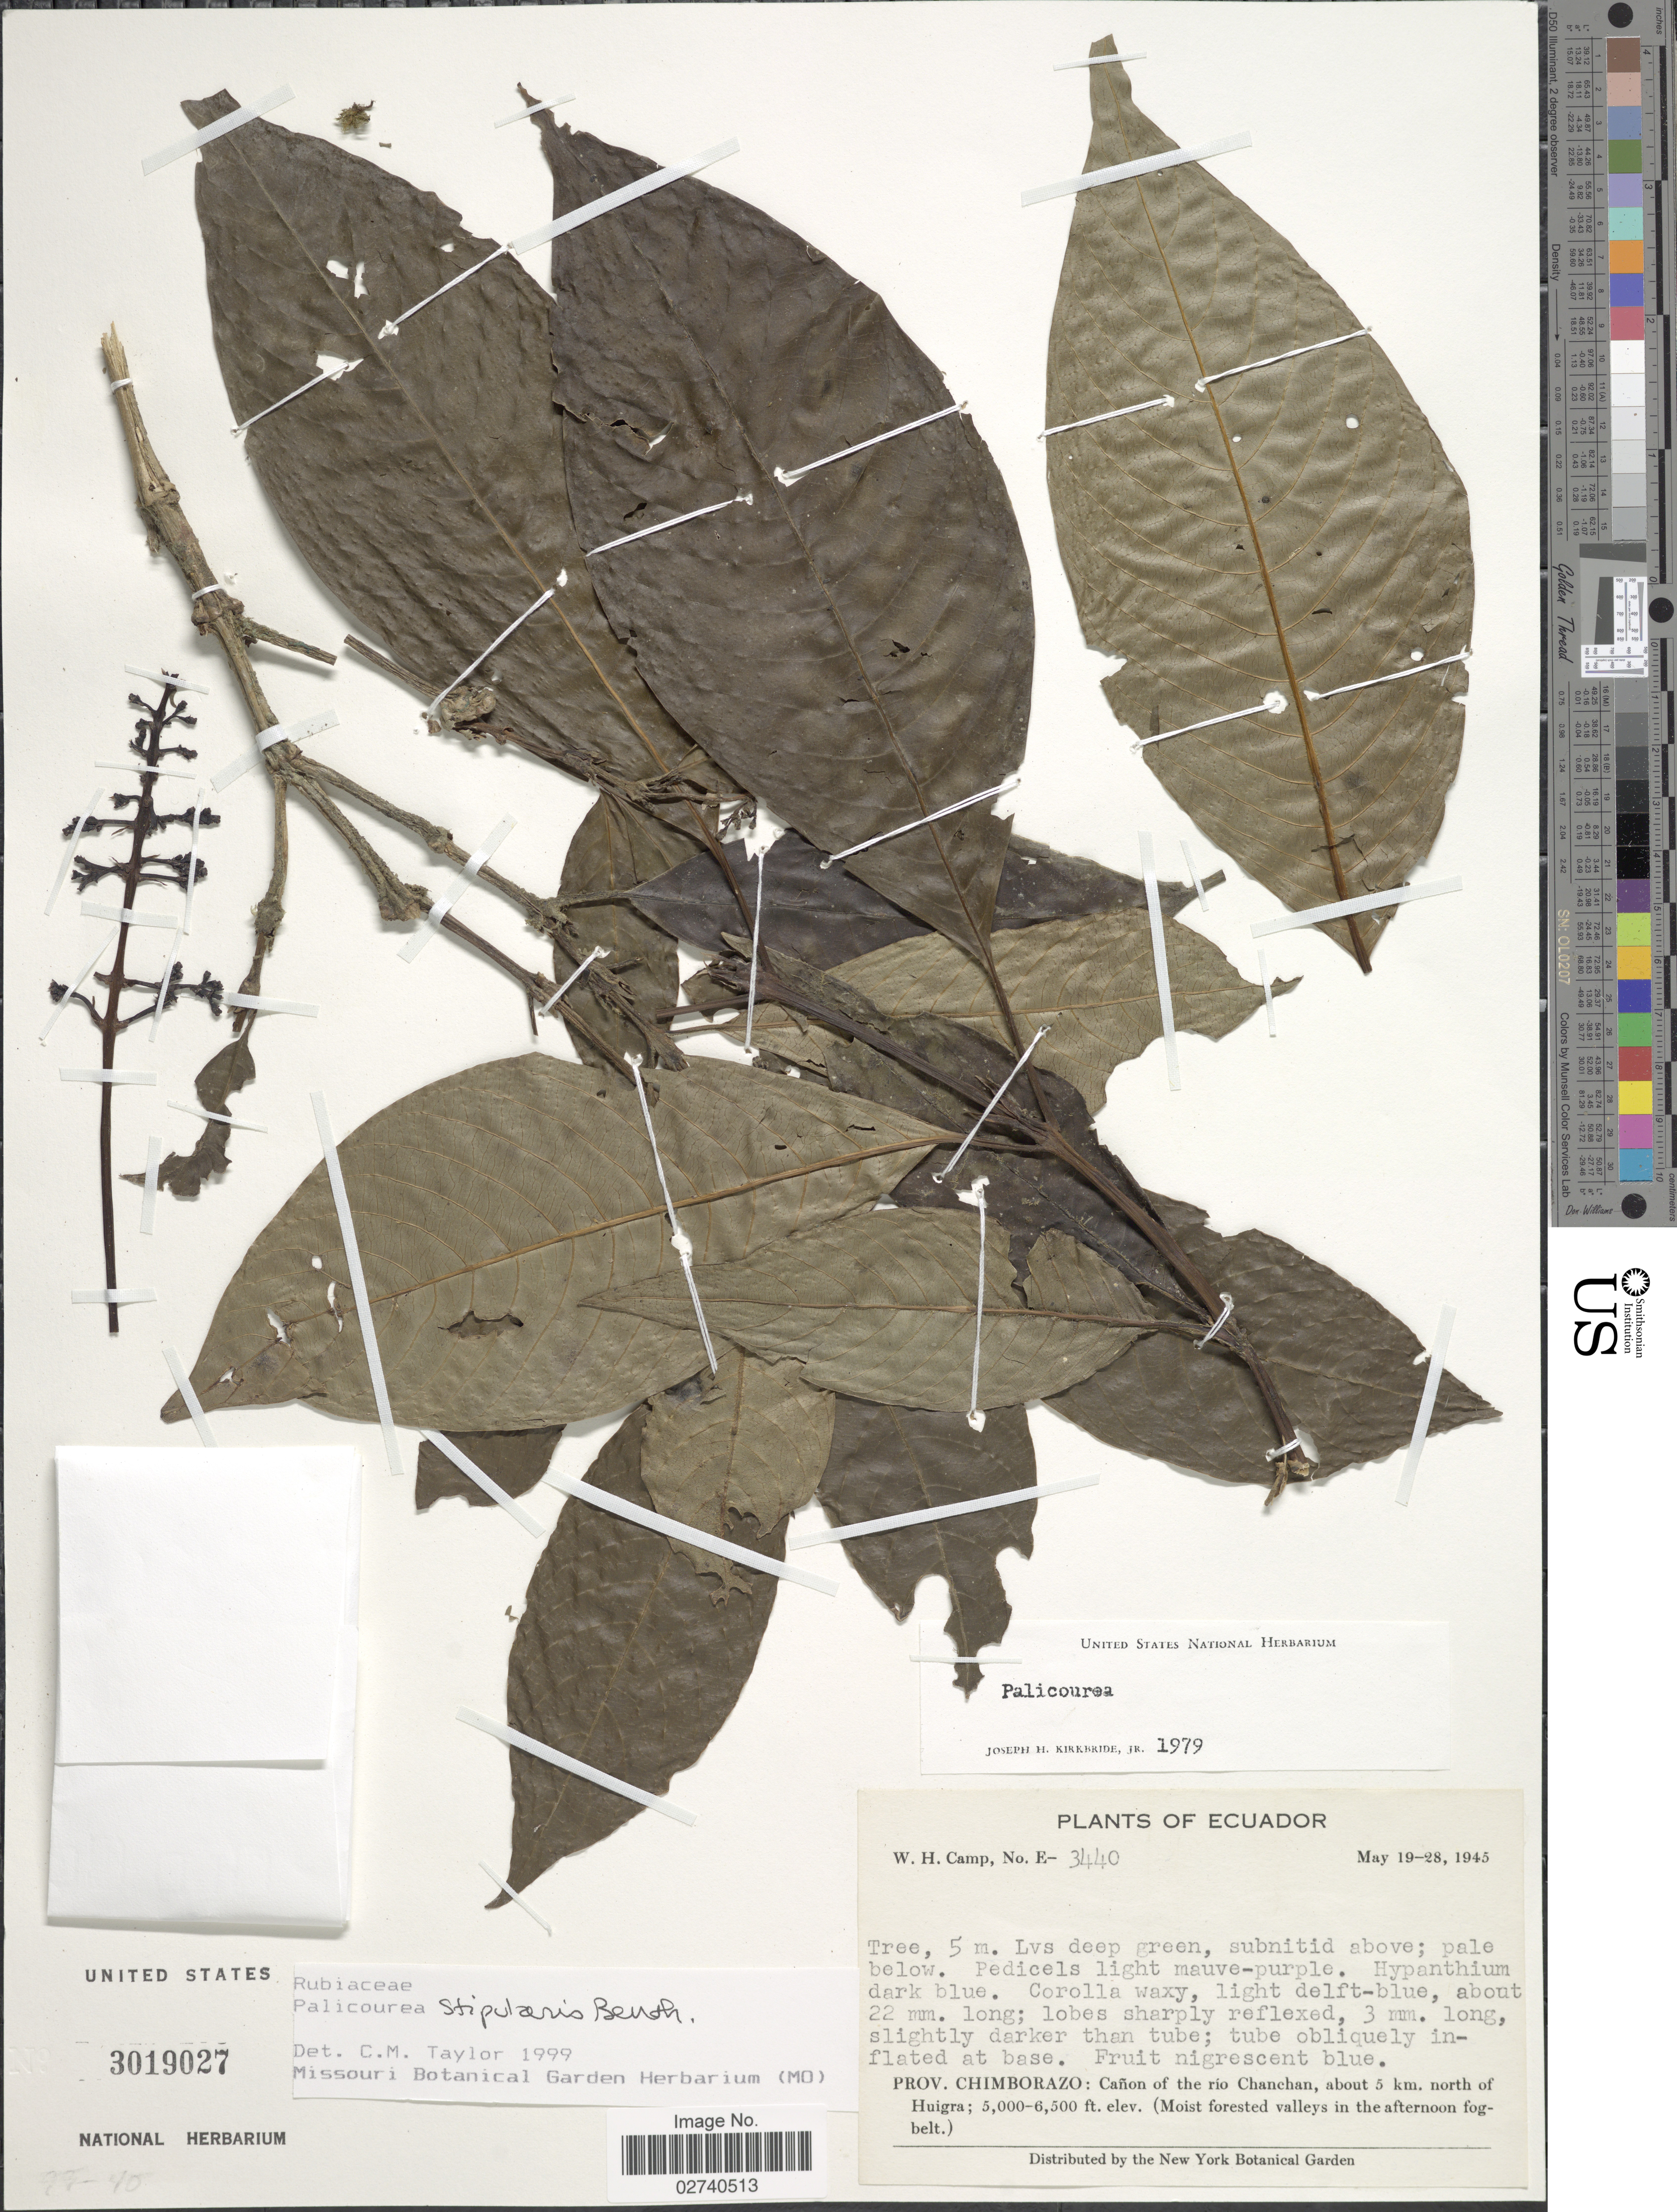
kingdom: Plantae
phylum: Tracheophyta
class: Magnoliopsida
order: Gentianales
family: Rubiaceae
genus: Palicourea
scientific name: Palicourea stipularis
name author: Benth.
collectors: W. H. Camp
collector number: E-3440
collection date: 1945-05-19/1945-05-28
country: Ecuador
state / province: Chimborazo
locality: Prov. Chimborazo: Canon of the rio Chanchan, about 5 km. north of Huigra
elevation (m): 1524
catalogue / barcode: US 3019027